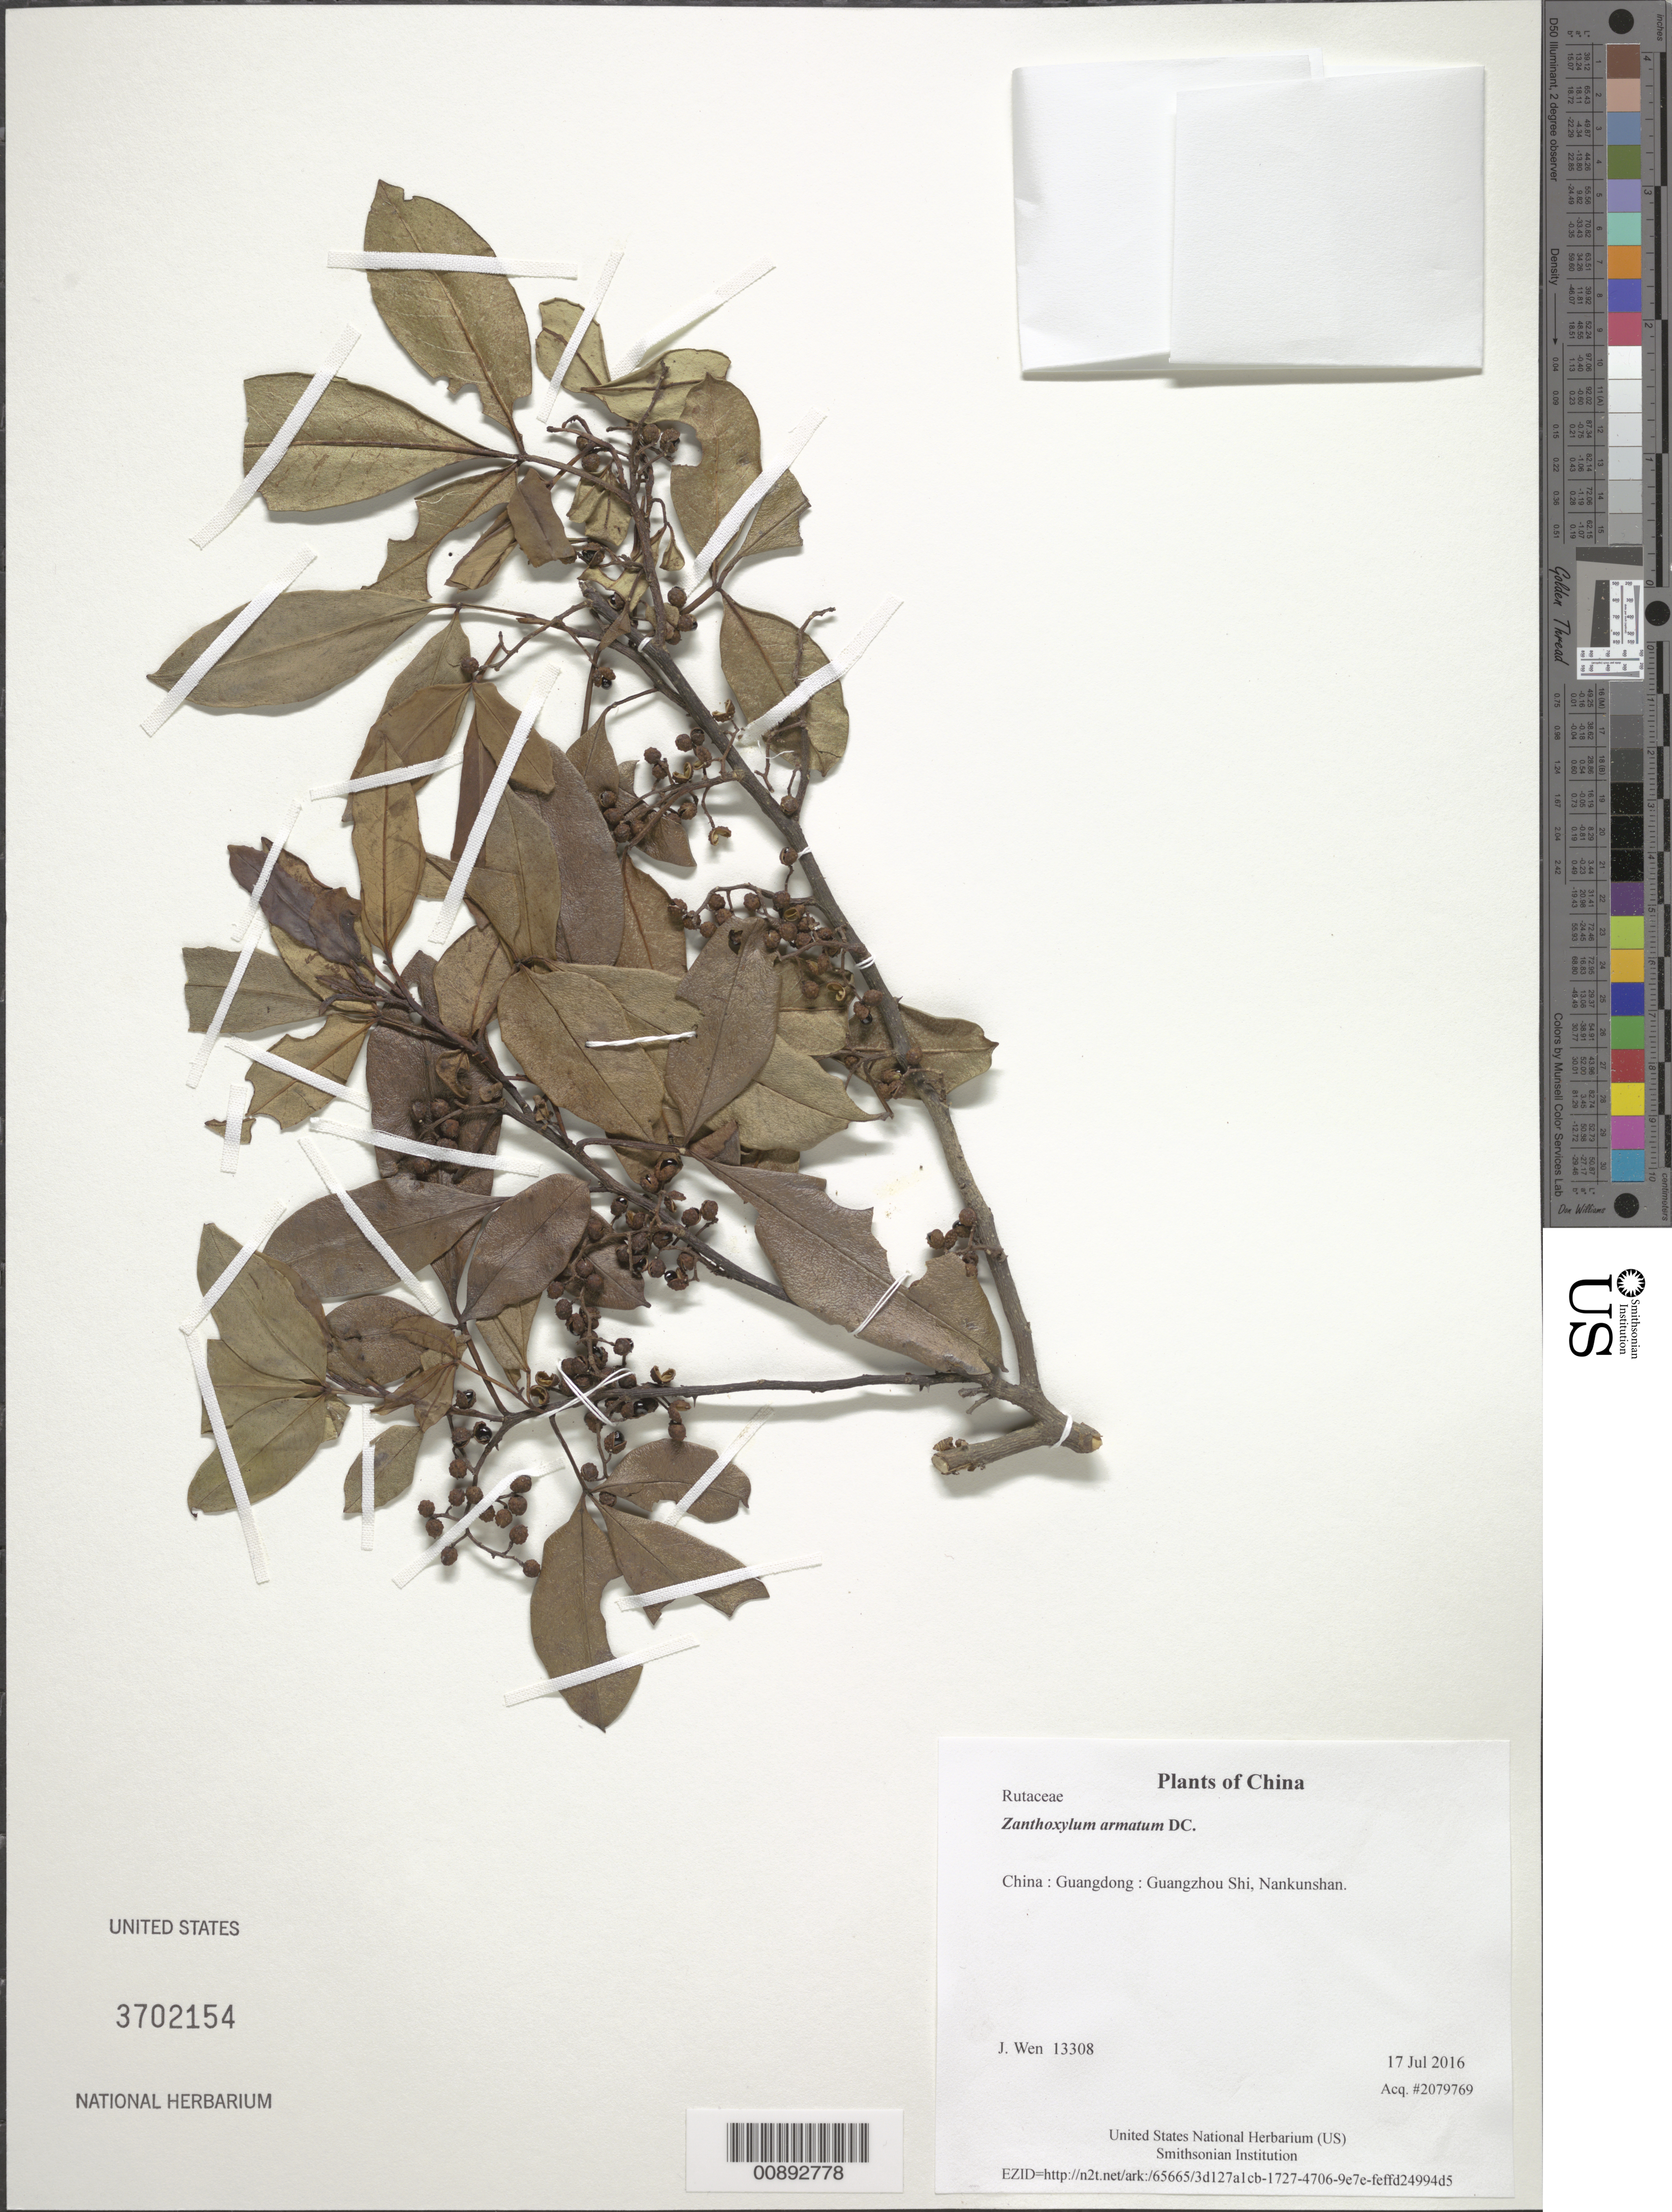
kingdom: Plantae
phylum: Tracheophyta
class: Magnoliopsida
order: Sapindales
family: Rutaceae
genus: Zanthoxylum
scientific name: Zanthoxylum armatum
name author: DC.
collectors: J. Wen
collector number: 13308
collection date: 2016-07-17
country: China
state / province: Guangdong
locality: Guangzhou Shi, Nankunshan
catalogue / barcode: US 3702154